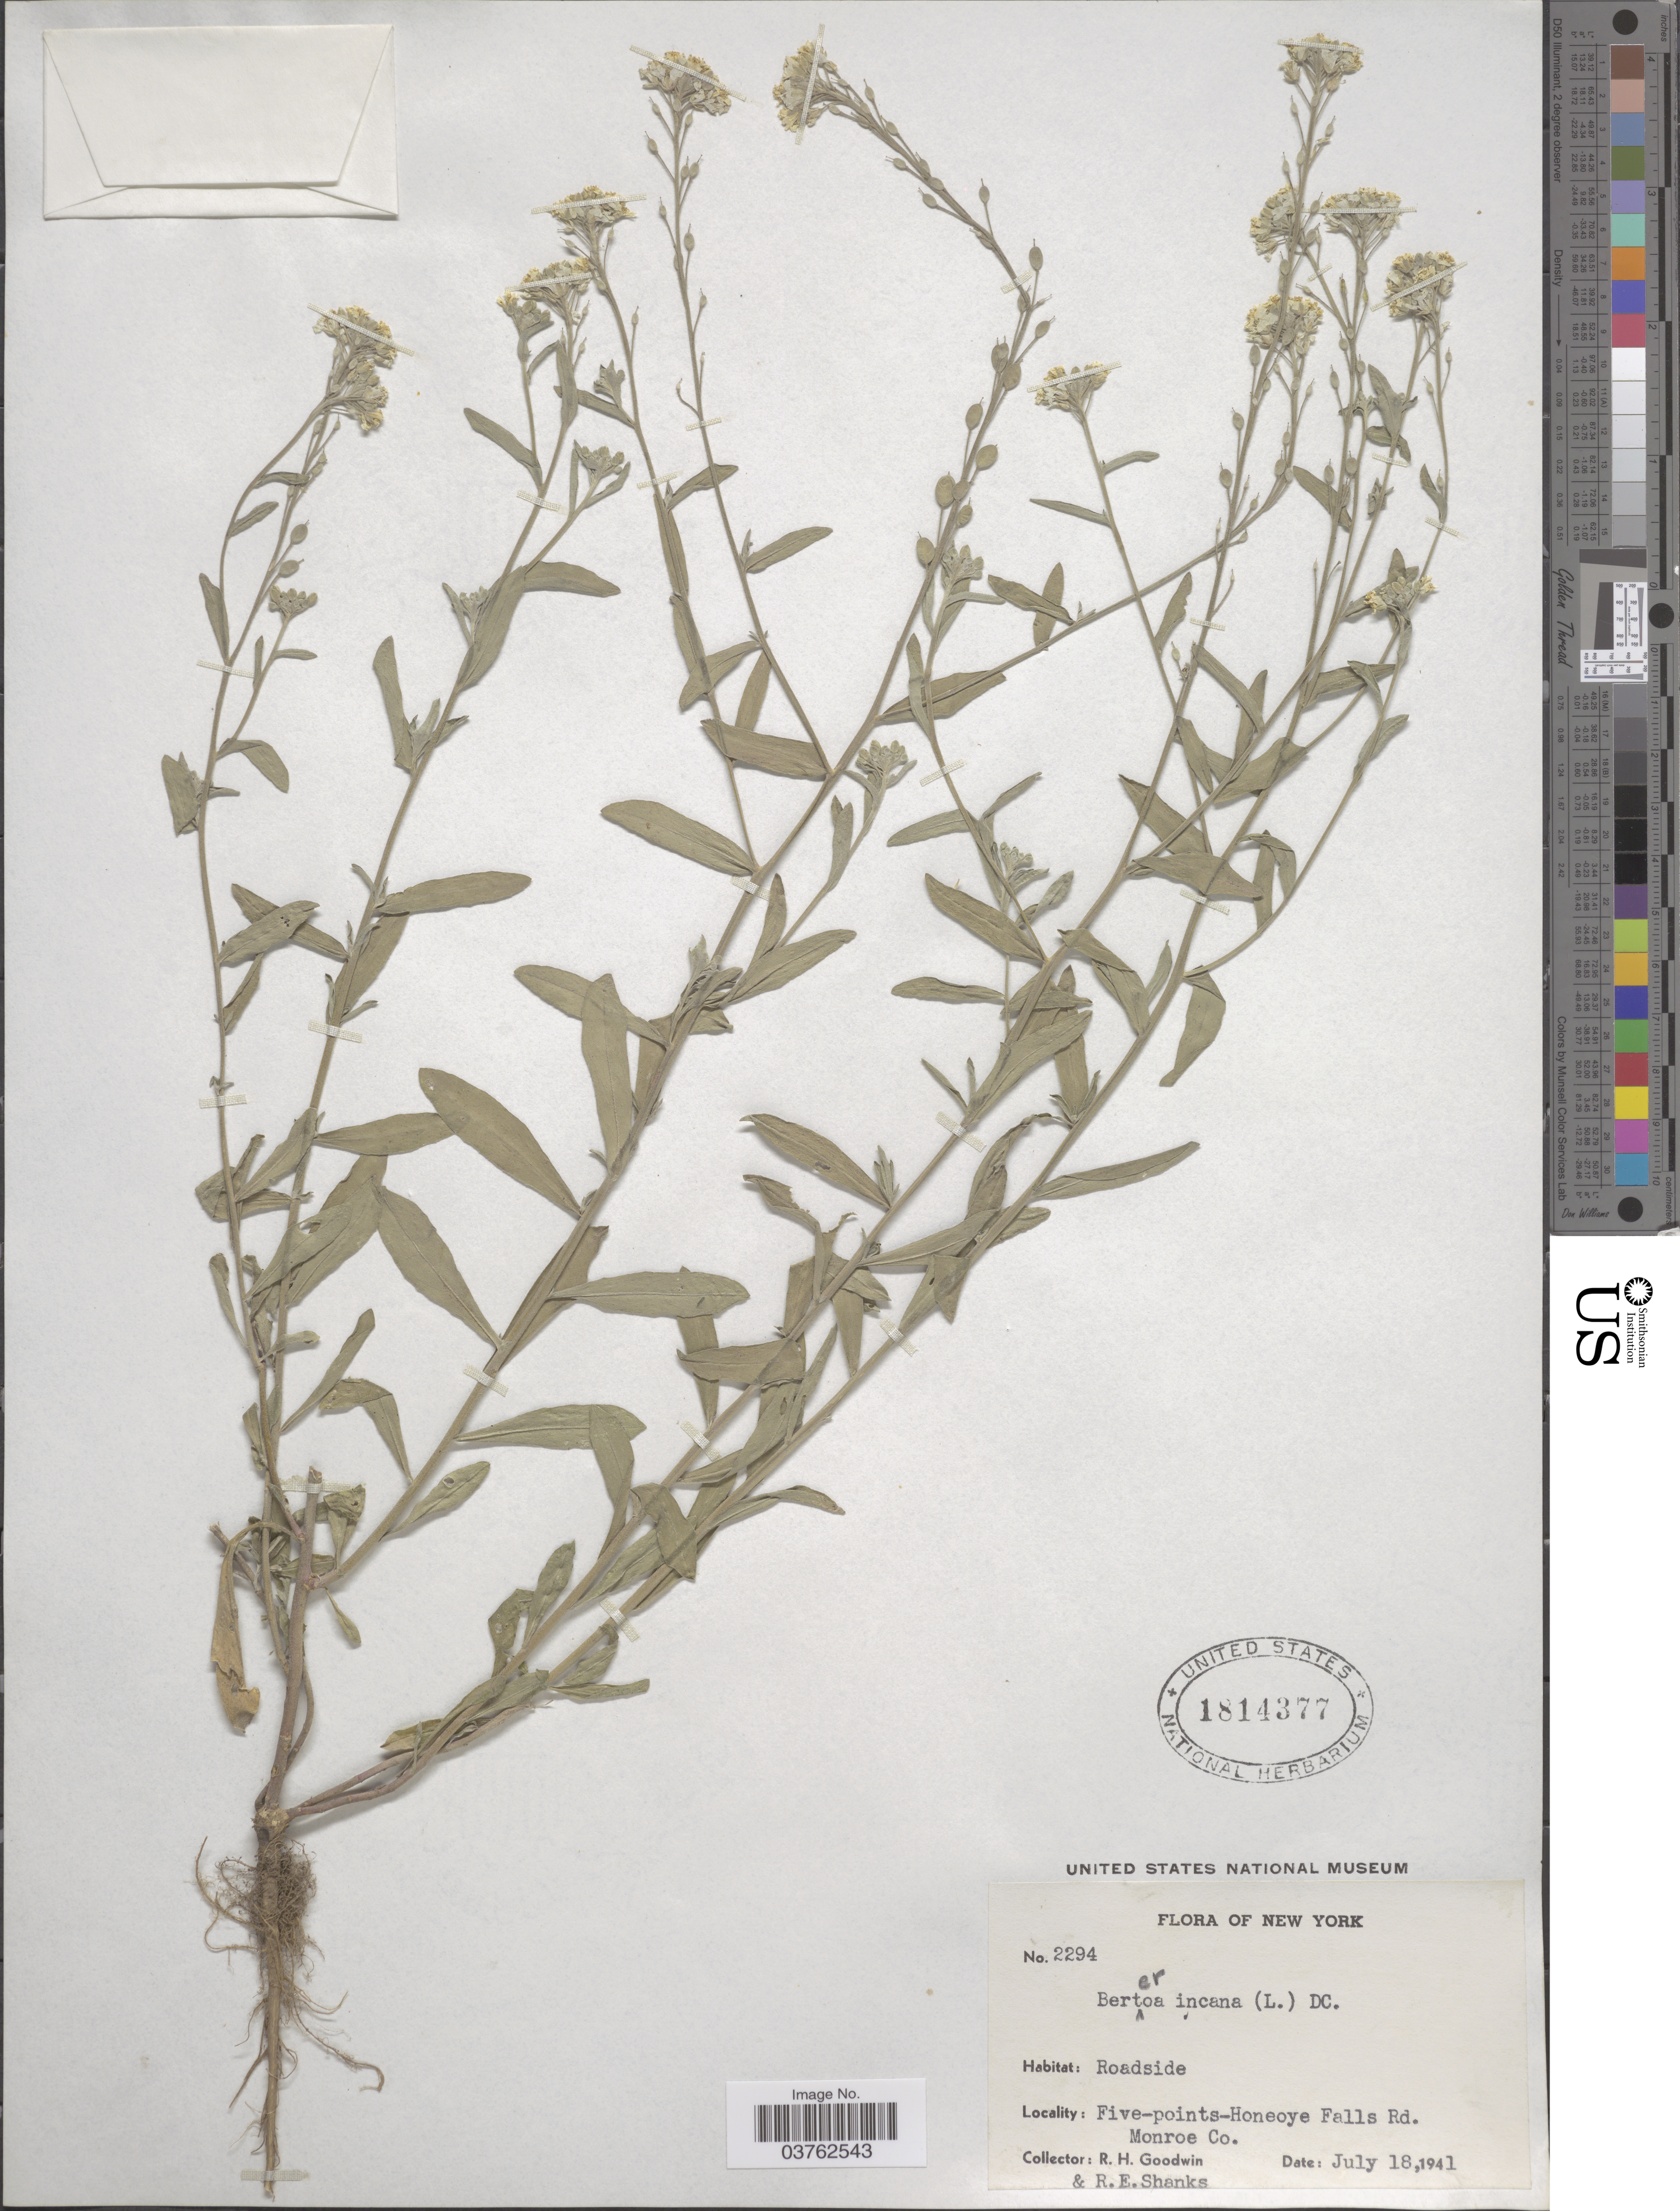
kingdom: Plantae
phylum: Tracheophyta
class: Magnoliopsida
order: Brassicales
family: Brassicaceae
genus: Berteroa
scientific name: Berteroa incana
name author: (L.) DC.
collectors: R. Goodwin & R. Shanks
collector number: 2294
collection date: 1941-07-18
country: United States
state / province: New York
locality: Five-points-Honeoye Falls Rd. Monroe Co.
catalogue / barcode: US 1814377